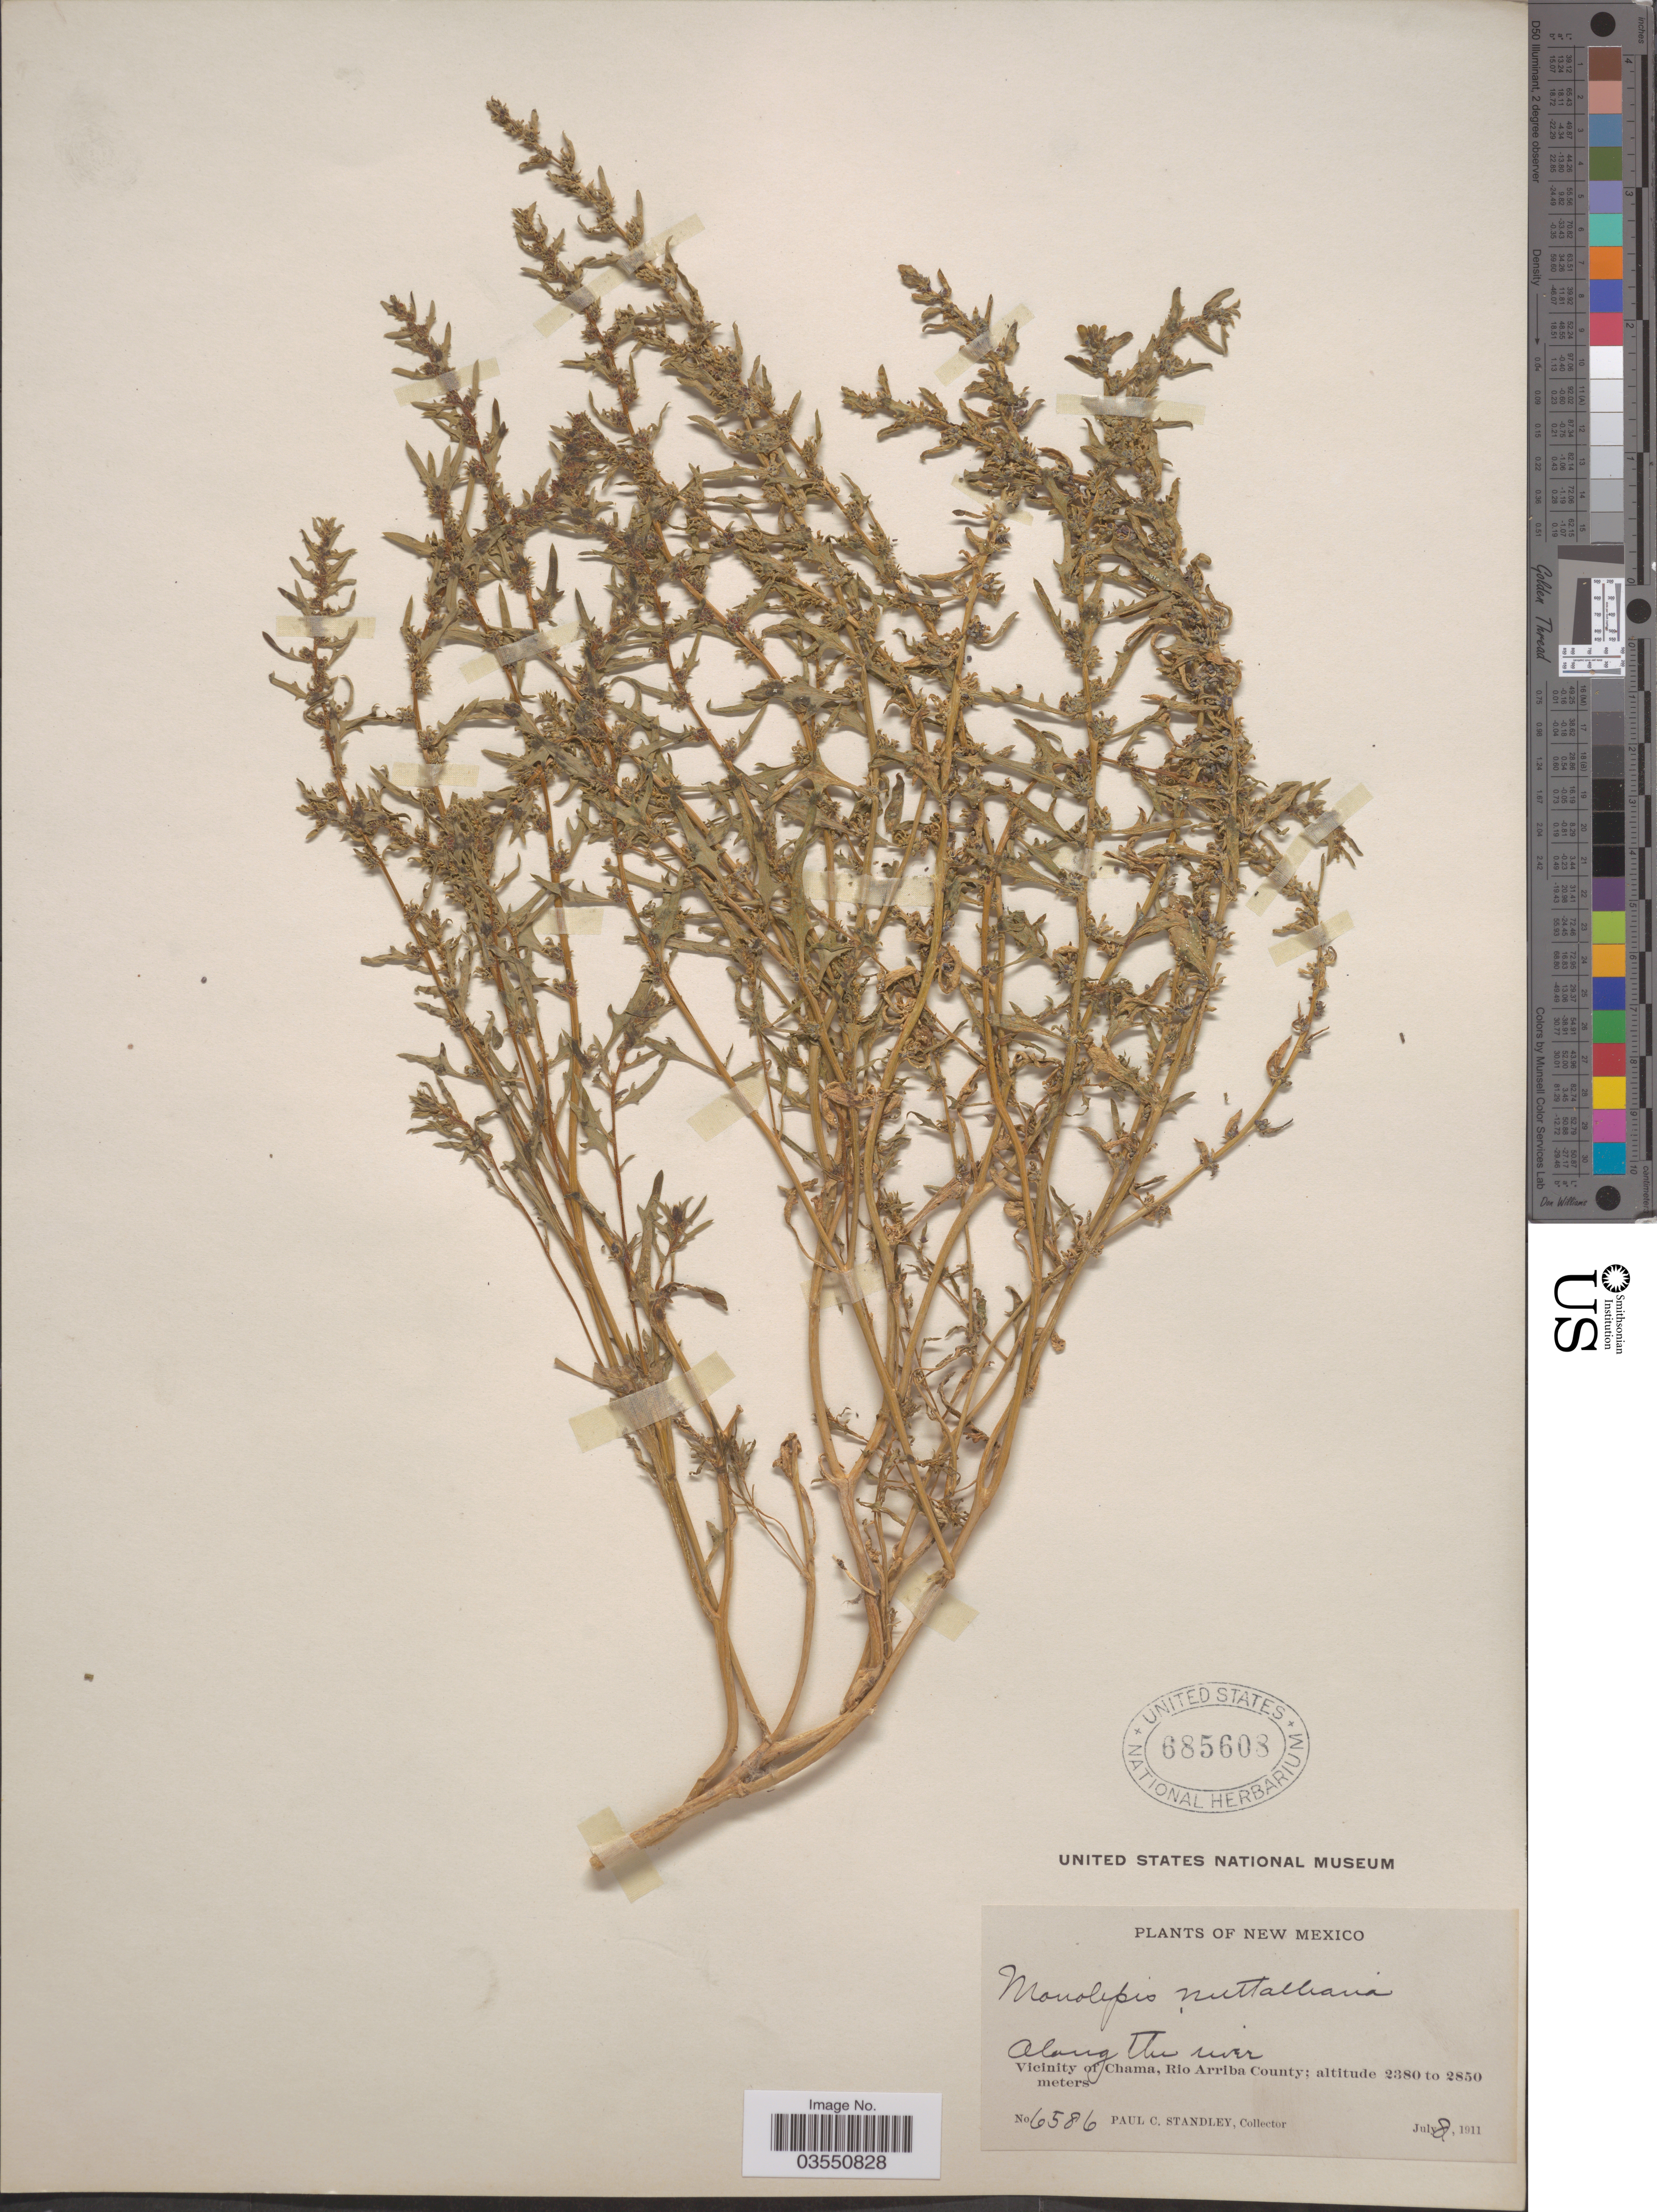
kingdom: Plantae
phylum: Tracheophyta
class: Magnoliopsida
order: Caryophyllales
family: Amaranthaceae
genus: Blitum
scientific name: Blitum nuttallianum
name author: Schult.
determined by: U.S. National Herbarium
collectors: P. C. Standley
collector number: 6586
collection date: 1911-07-08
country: United States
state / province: New Mexico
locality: Along the river. Vicinity of Chama, Rio Arriba County.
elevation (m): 2380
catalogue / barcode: US 685608